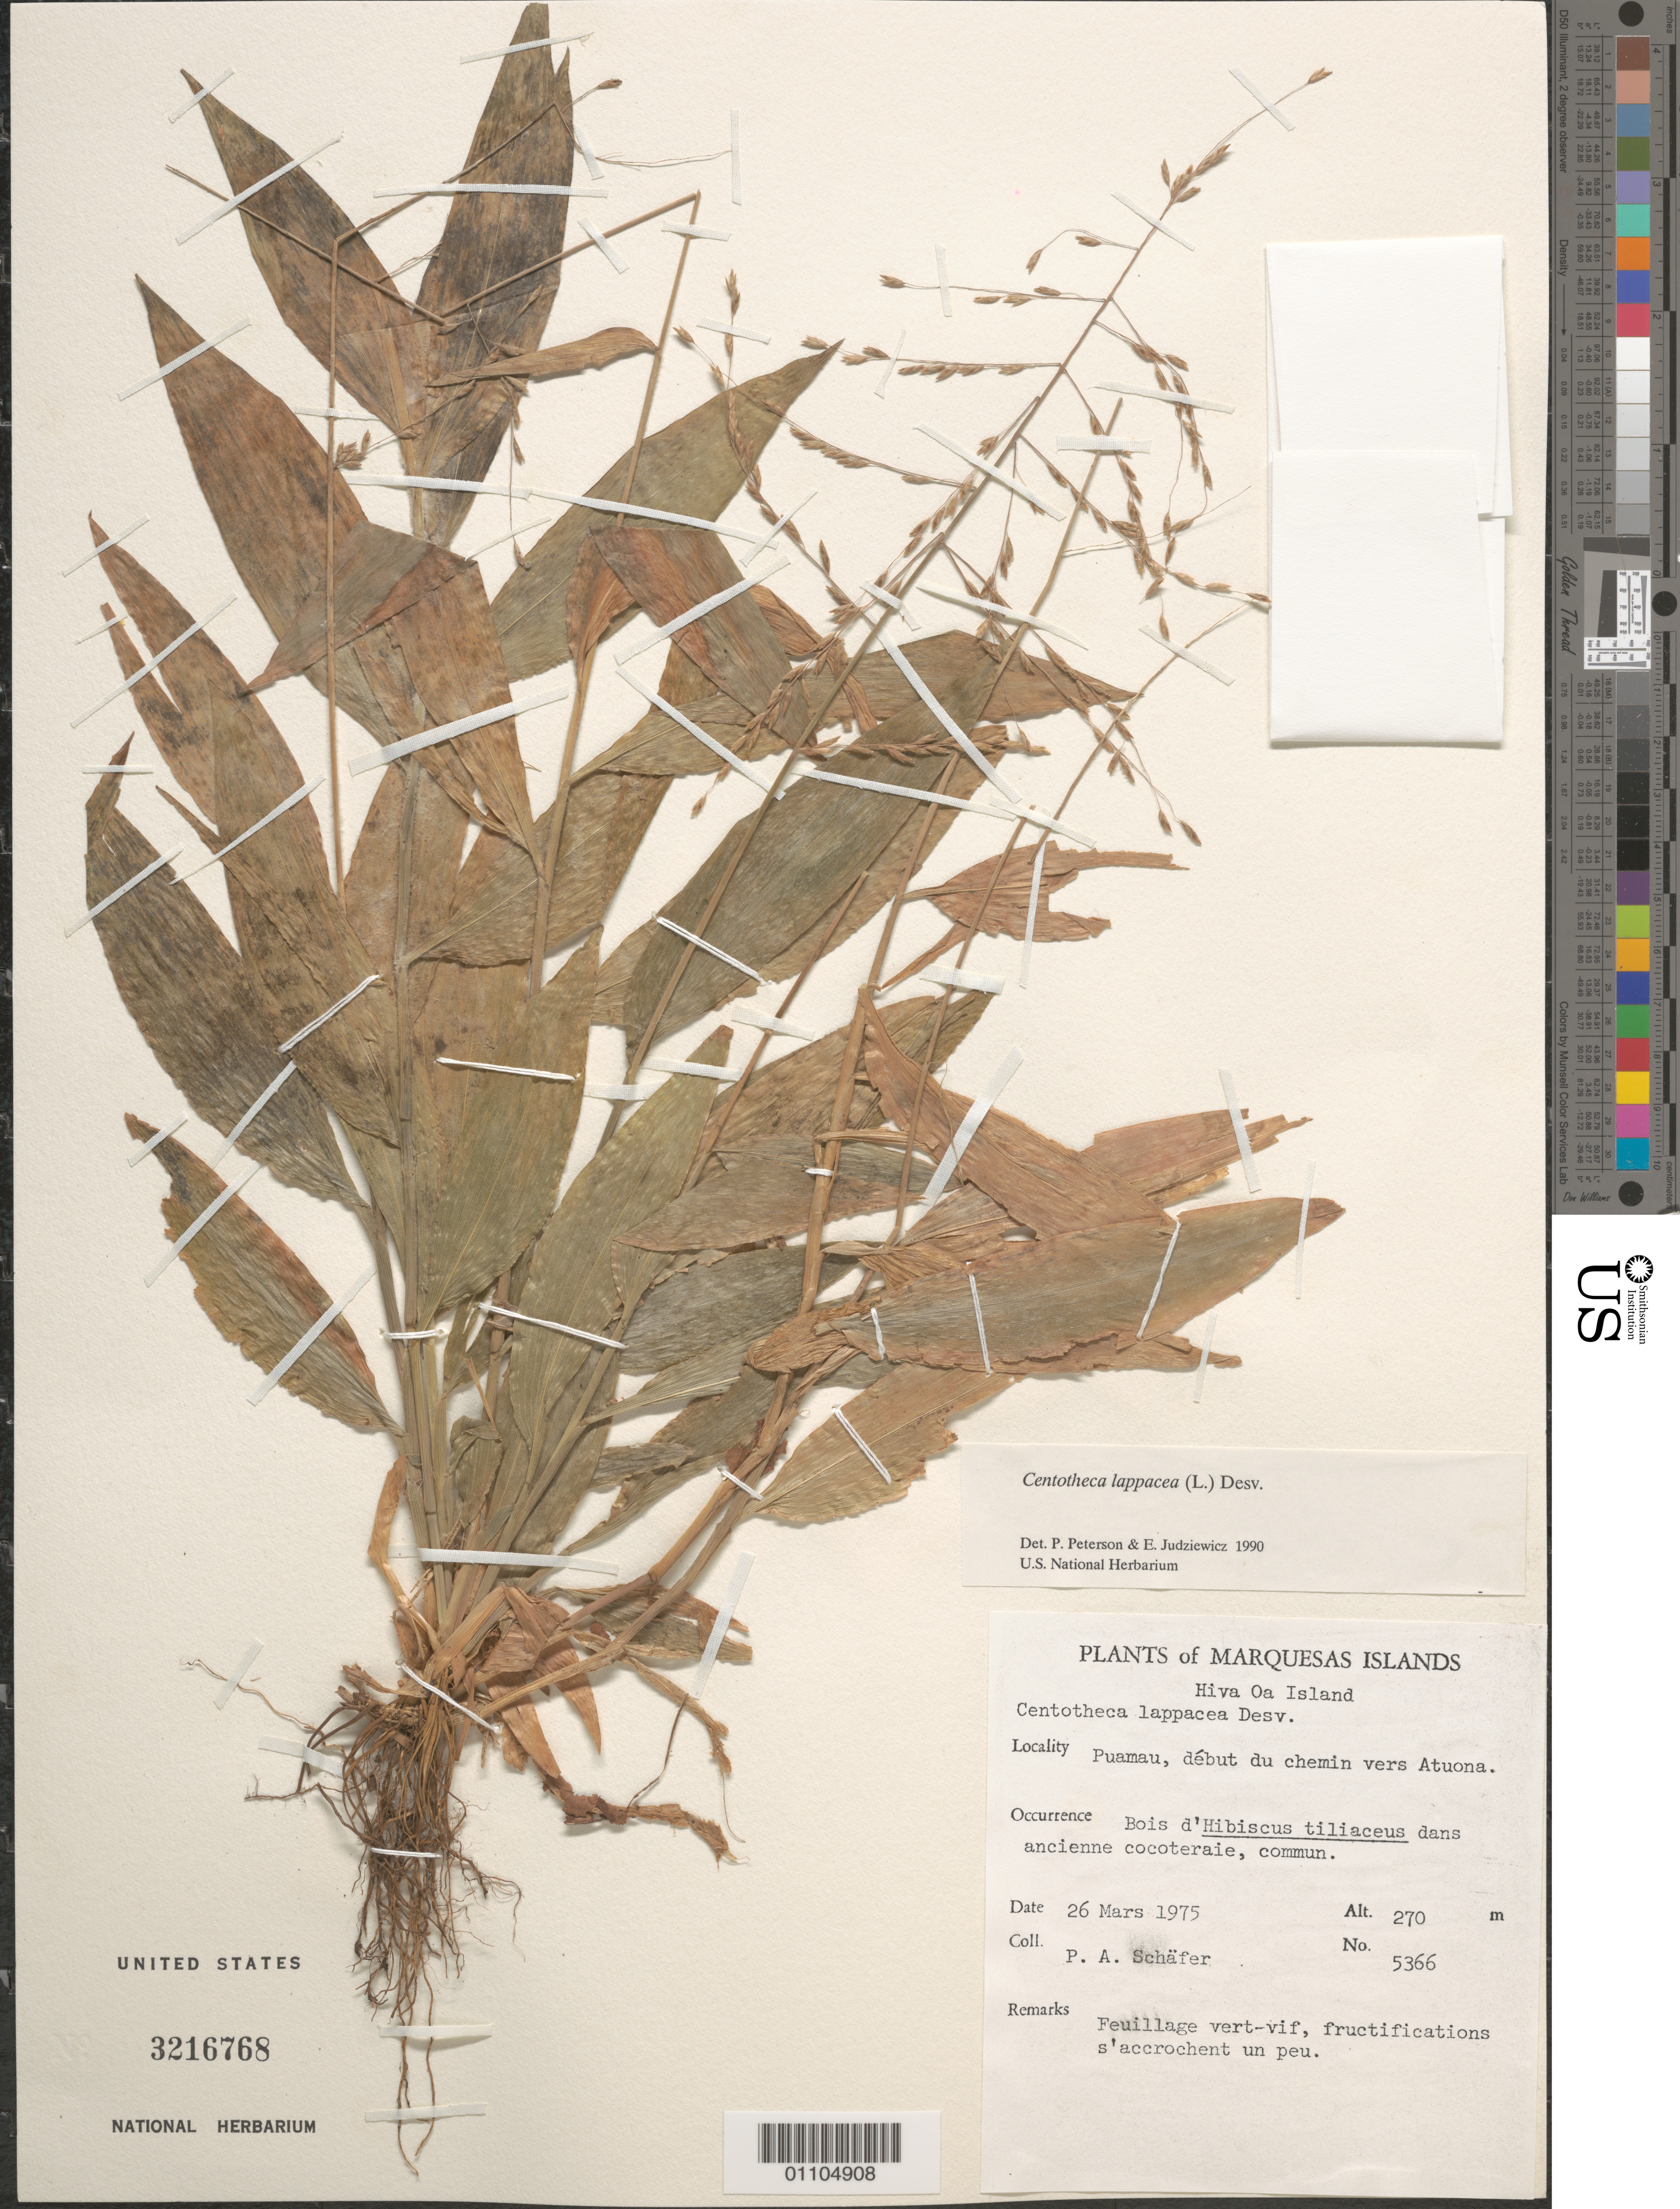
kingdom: Plantae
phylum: Tracheophyta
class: Liliopsida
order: Poales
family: Poaceae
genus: Centotheca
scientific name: Centotheca lappacea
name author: (L.) Desv.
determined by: Peterson, P. M.; Judziewicz, E. J.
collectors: P. A. Schäfer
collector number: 5366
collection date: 1975-03-26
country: French Polynesia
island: Hiva Oa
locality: Puamau, début du chemin vers Atuona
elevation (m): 270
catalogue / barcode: US 3216768